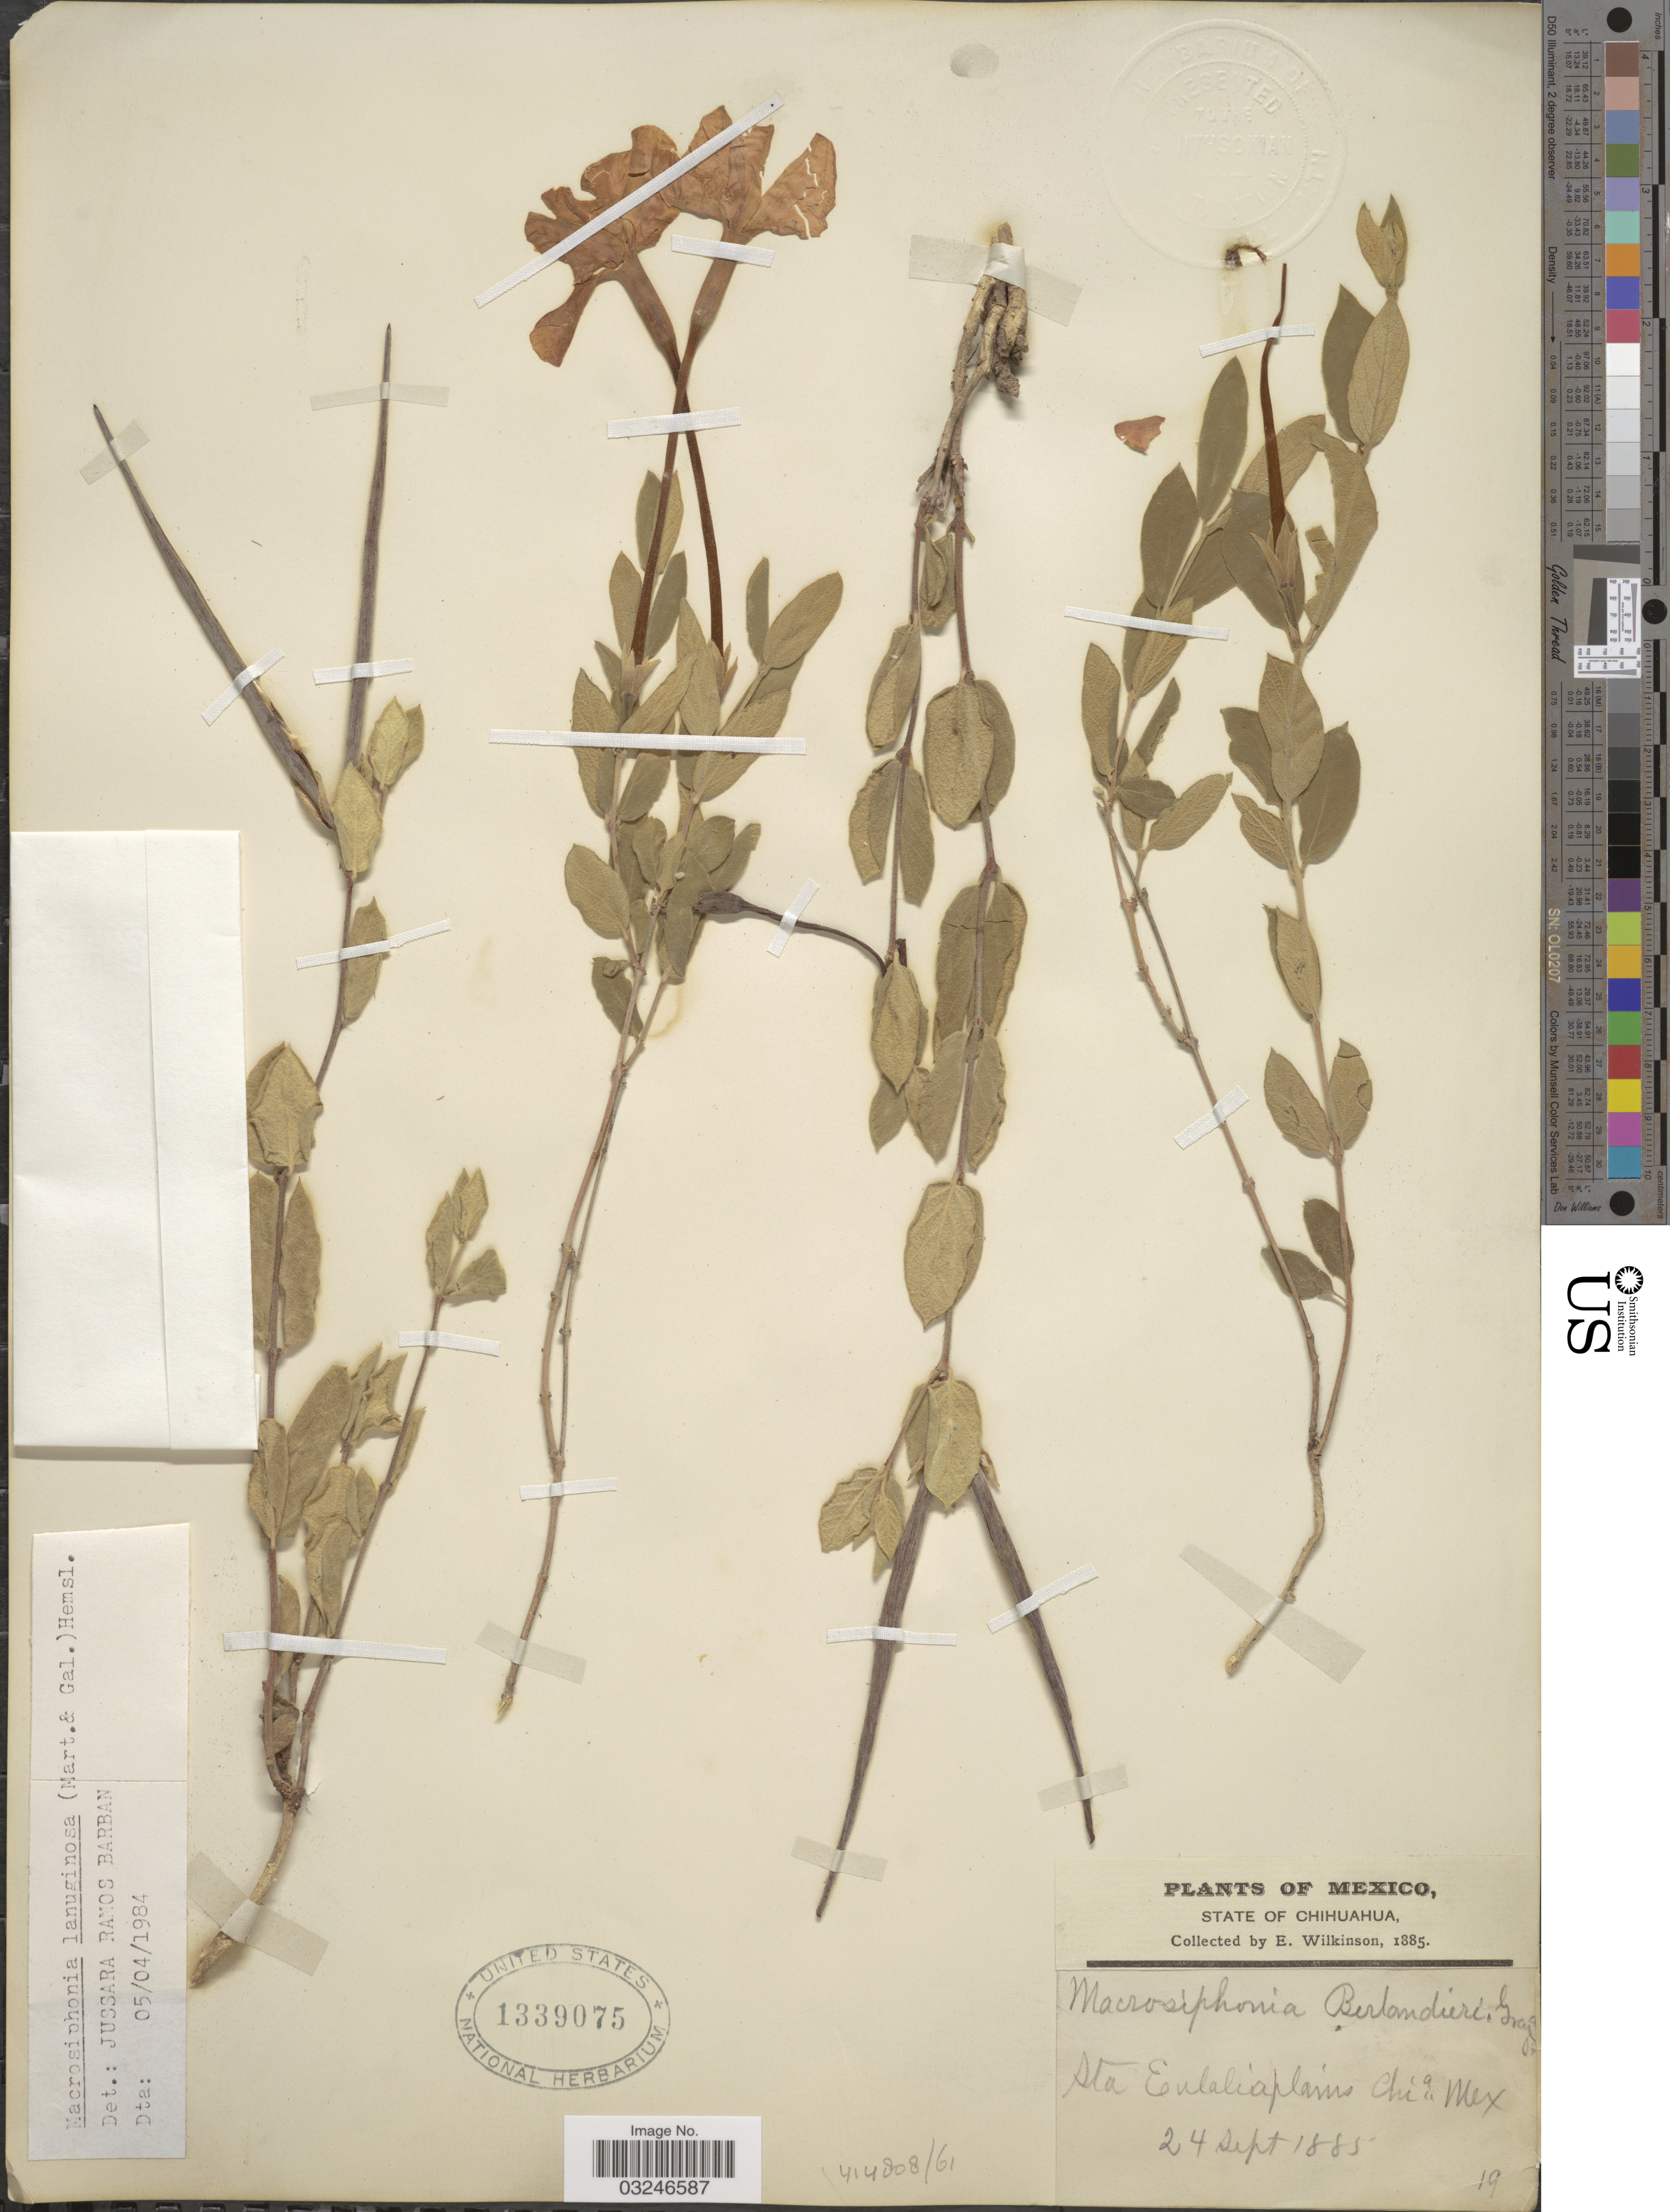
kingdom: Plantae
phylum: Tracheophyta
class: Magnoliopsida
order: Gentianales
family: Apocynaceae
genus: Macrosiphonia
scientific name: Macrosiphonia lanuginosa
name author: (M. Martens & Galeotti) Hemsl.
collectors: E. Wilkinson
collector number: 19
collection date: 1885-09-24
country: Mexico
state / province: Chihuahua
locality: State of Chihuahua. Sta Eulalia plains Chia, Mex.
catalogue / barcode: US 1339075